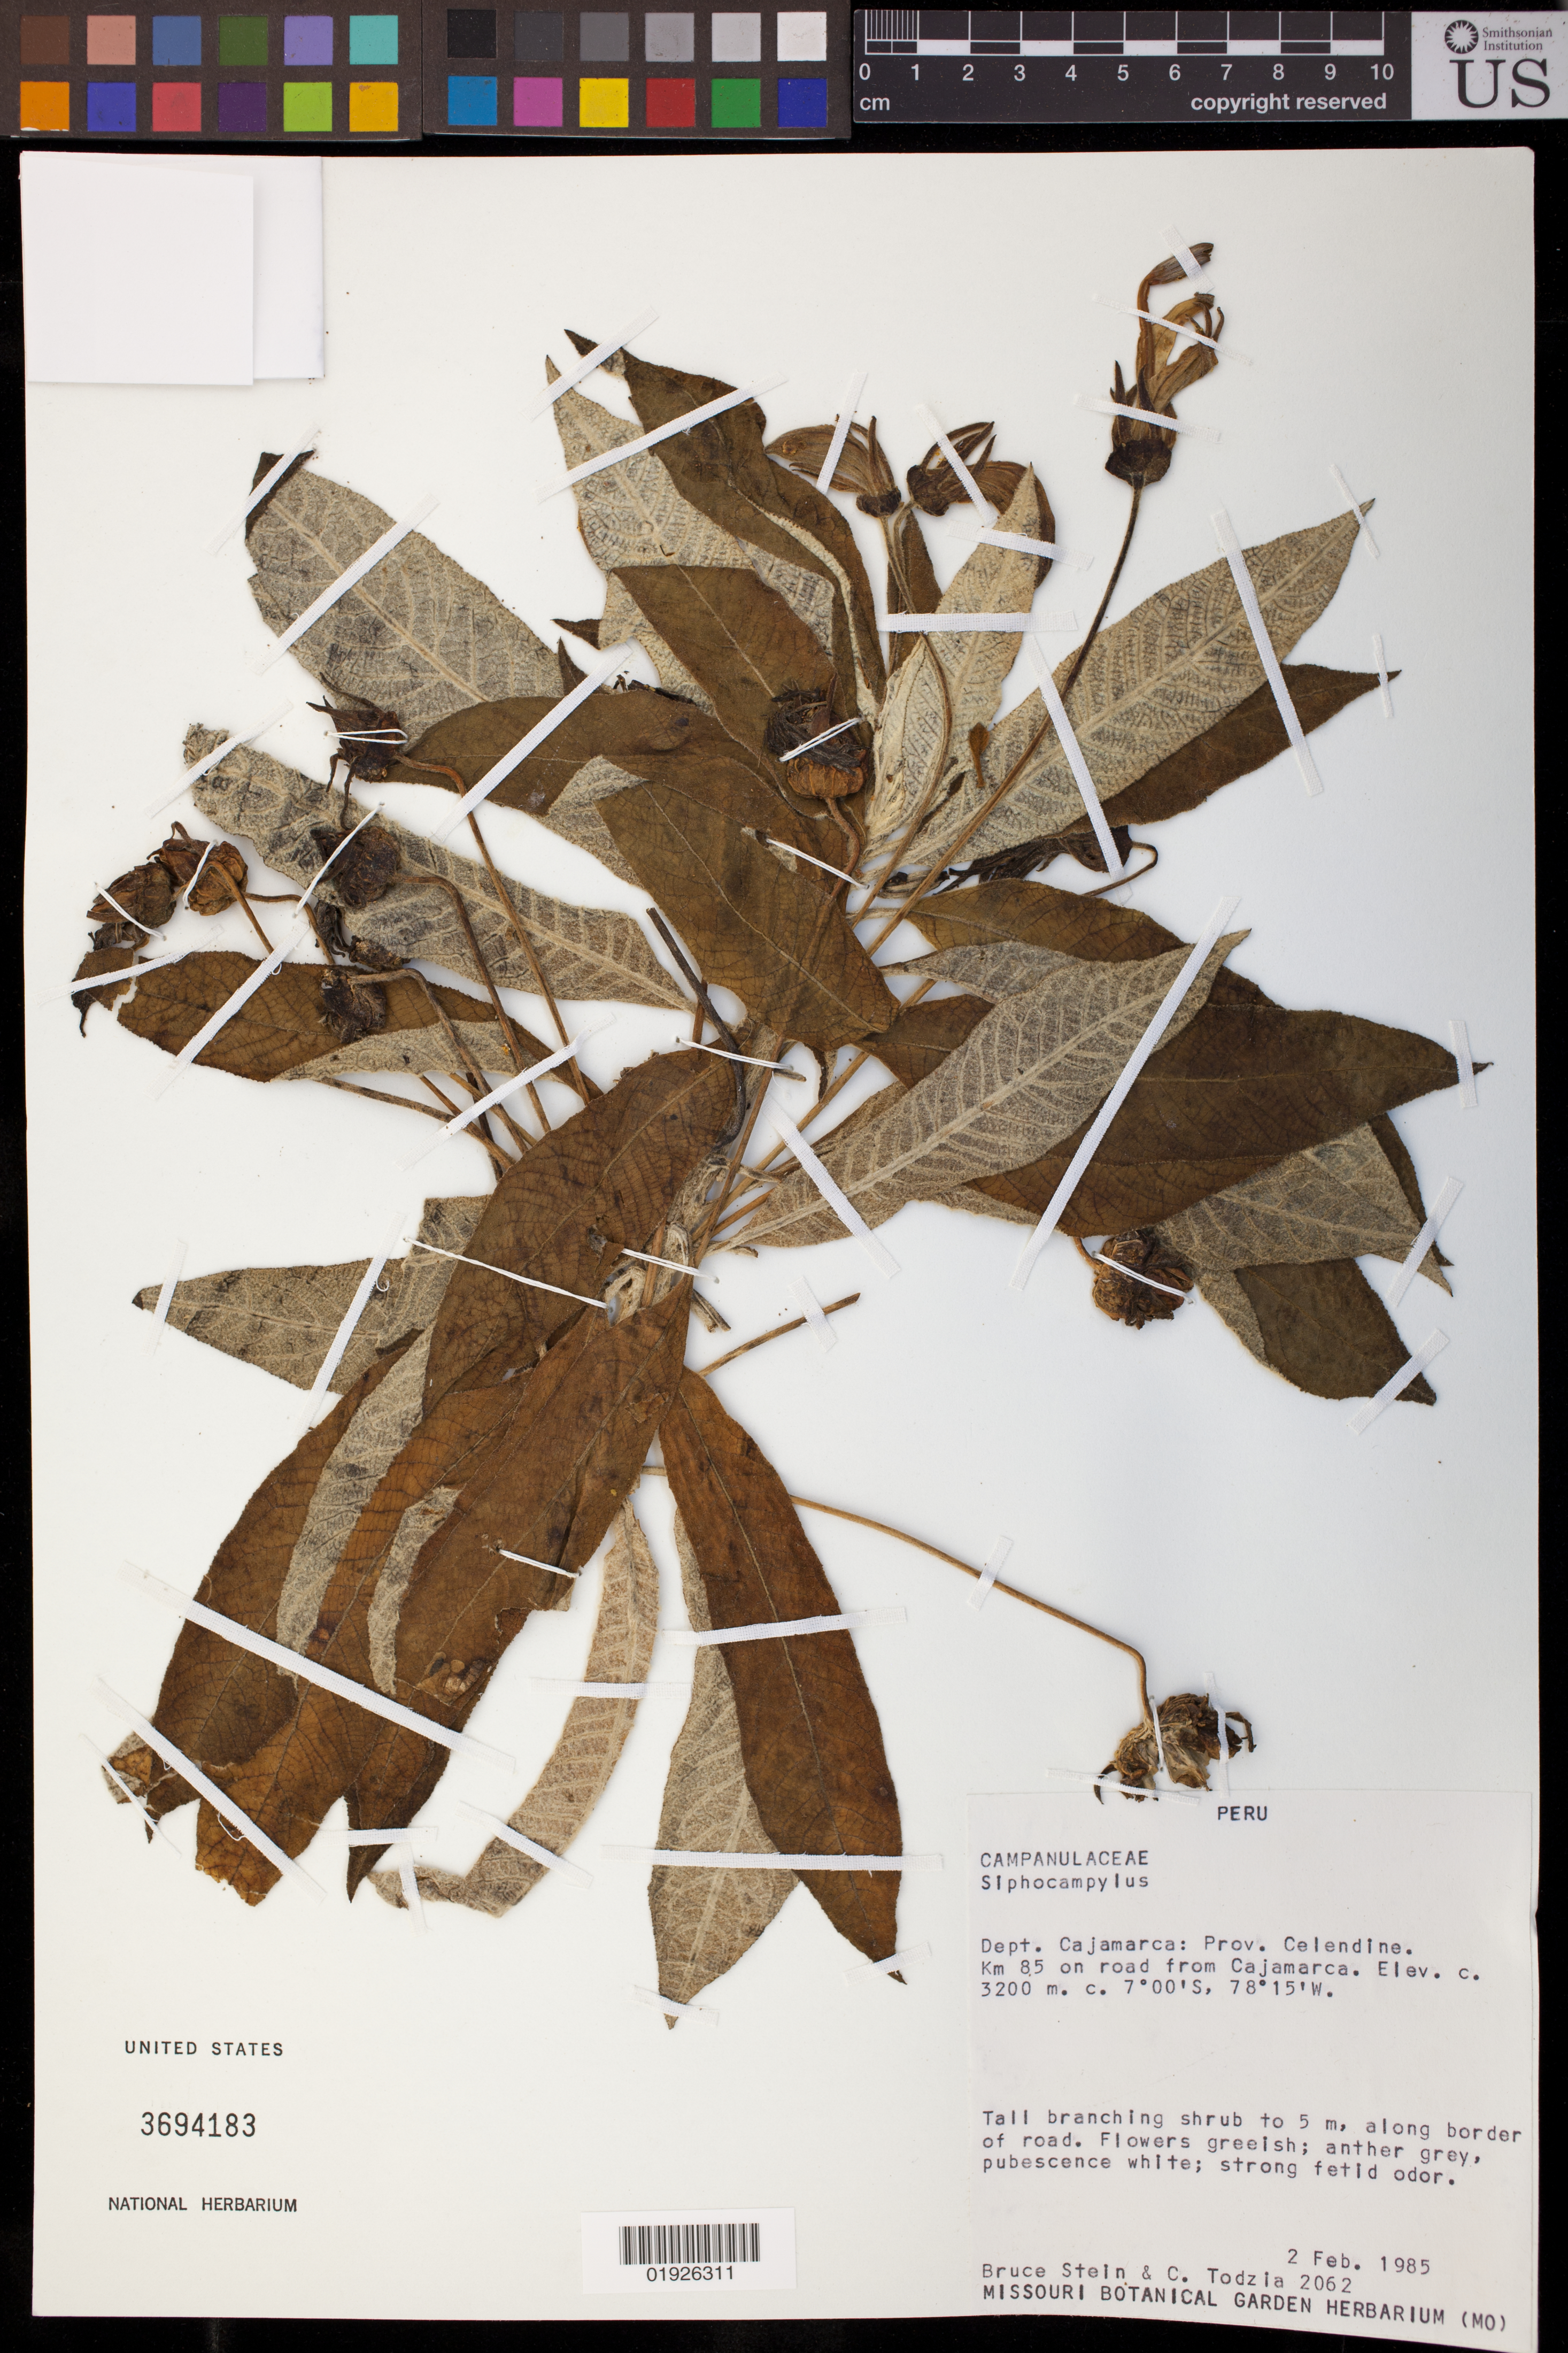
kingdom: Plantae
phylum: Tracheophyta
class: Magnoliopsida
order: Asterales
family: Campanulaceae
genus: Siphocampylus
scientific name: Siphocampylus sp.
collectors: B. A. Stein & C. A. Todzia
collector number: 2062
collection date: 1985-02-02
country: Peru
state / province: Cajamarca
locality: Prov. Celendine. Km 85 on road from Cajamarca.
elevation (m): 3200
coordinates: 7 00 S, 78 15 W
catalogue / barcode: US 3694183